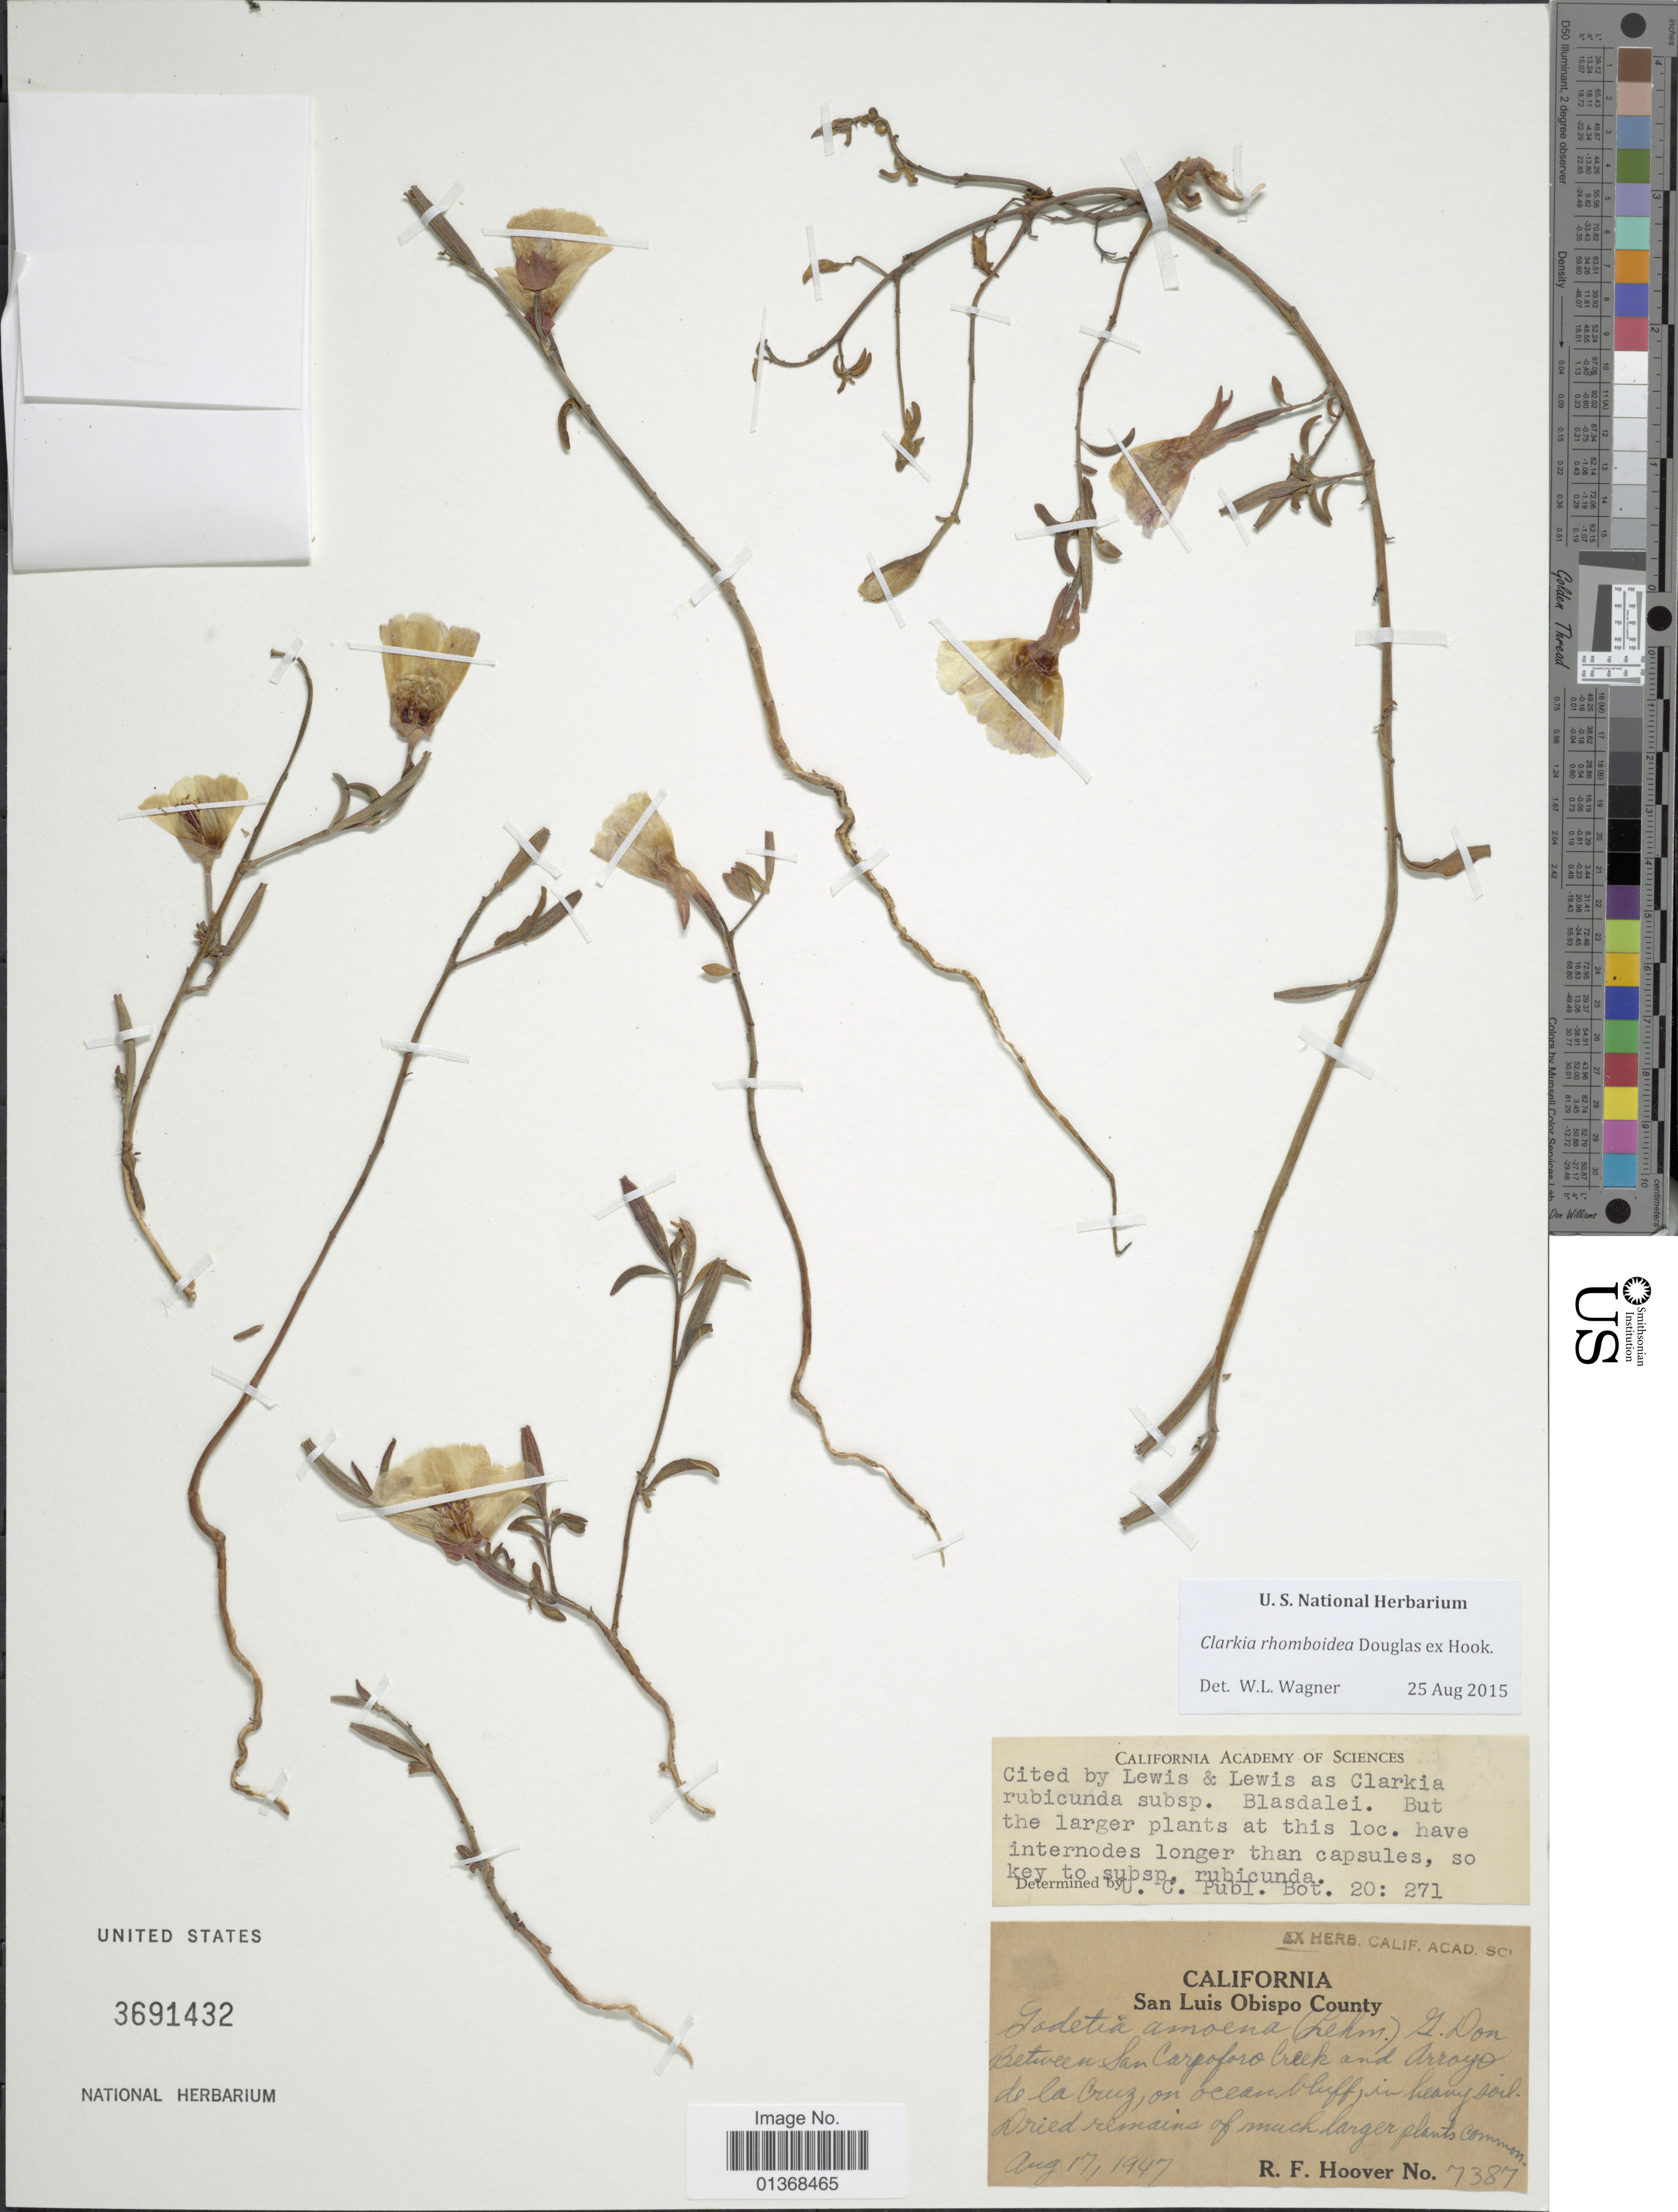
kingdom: Plantae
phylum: Tracheophyta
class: Magnoliopsida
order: Myrtales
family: Onagraceae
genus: Clarkia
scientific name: Clarkia rhomboidea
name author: Douglas ex Hook.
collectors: R. F. Hoover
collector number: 7387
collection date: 1947-08-17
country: United States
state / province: California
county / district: San Luis Obispo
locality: San Luis Obispo County, Between San Carpoforo Creek and Arroyo de la Cruz, on ocean bluff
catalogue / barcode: US 3691432